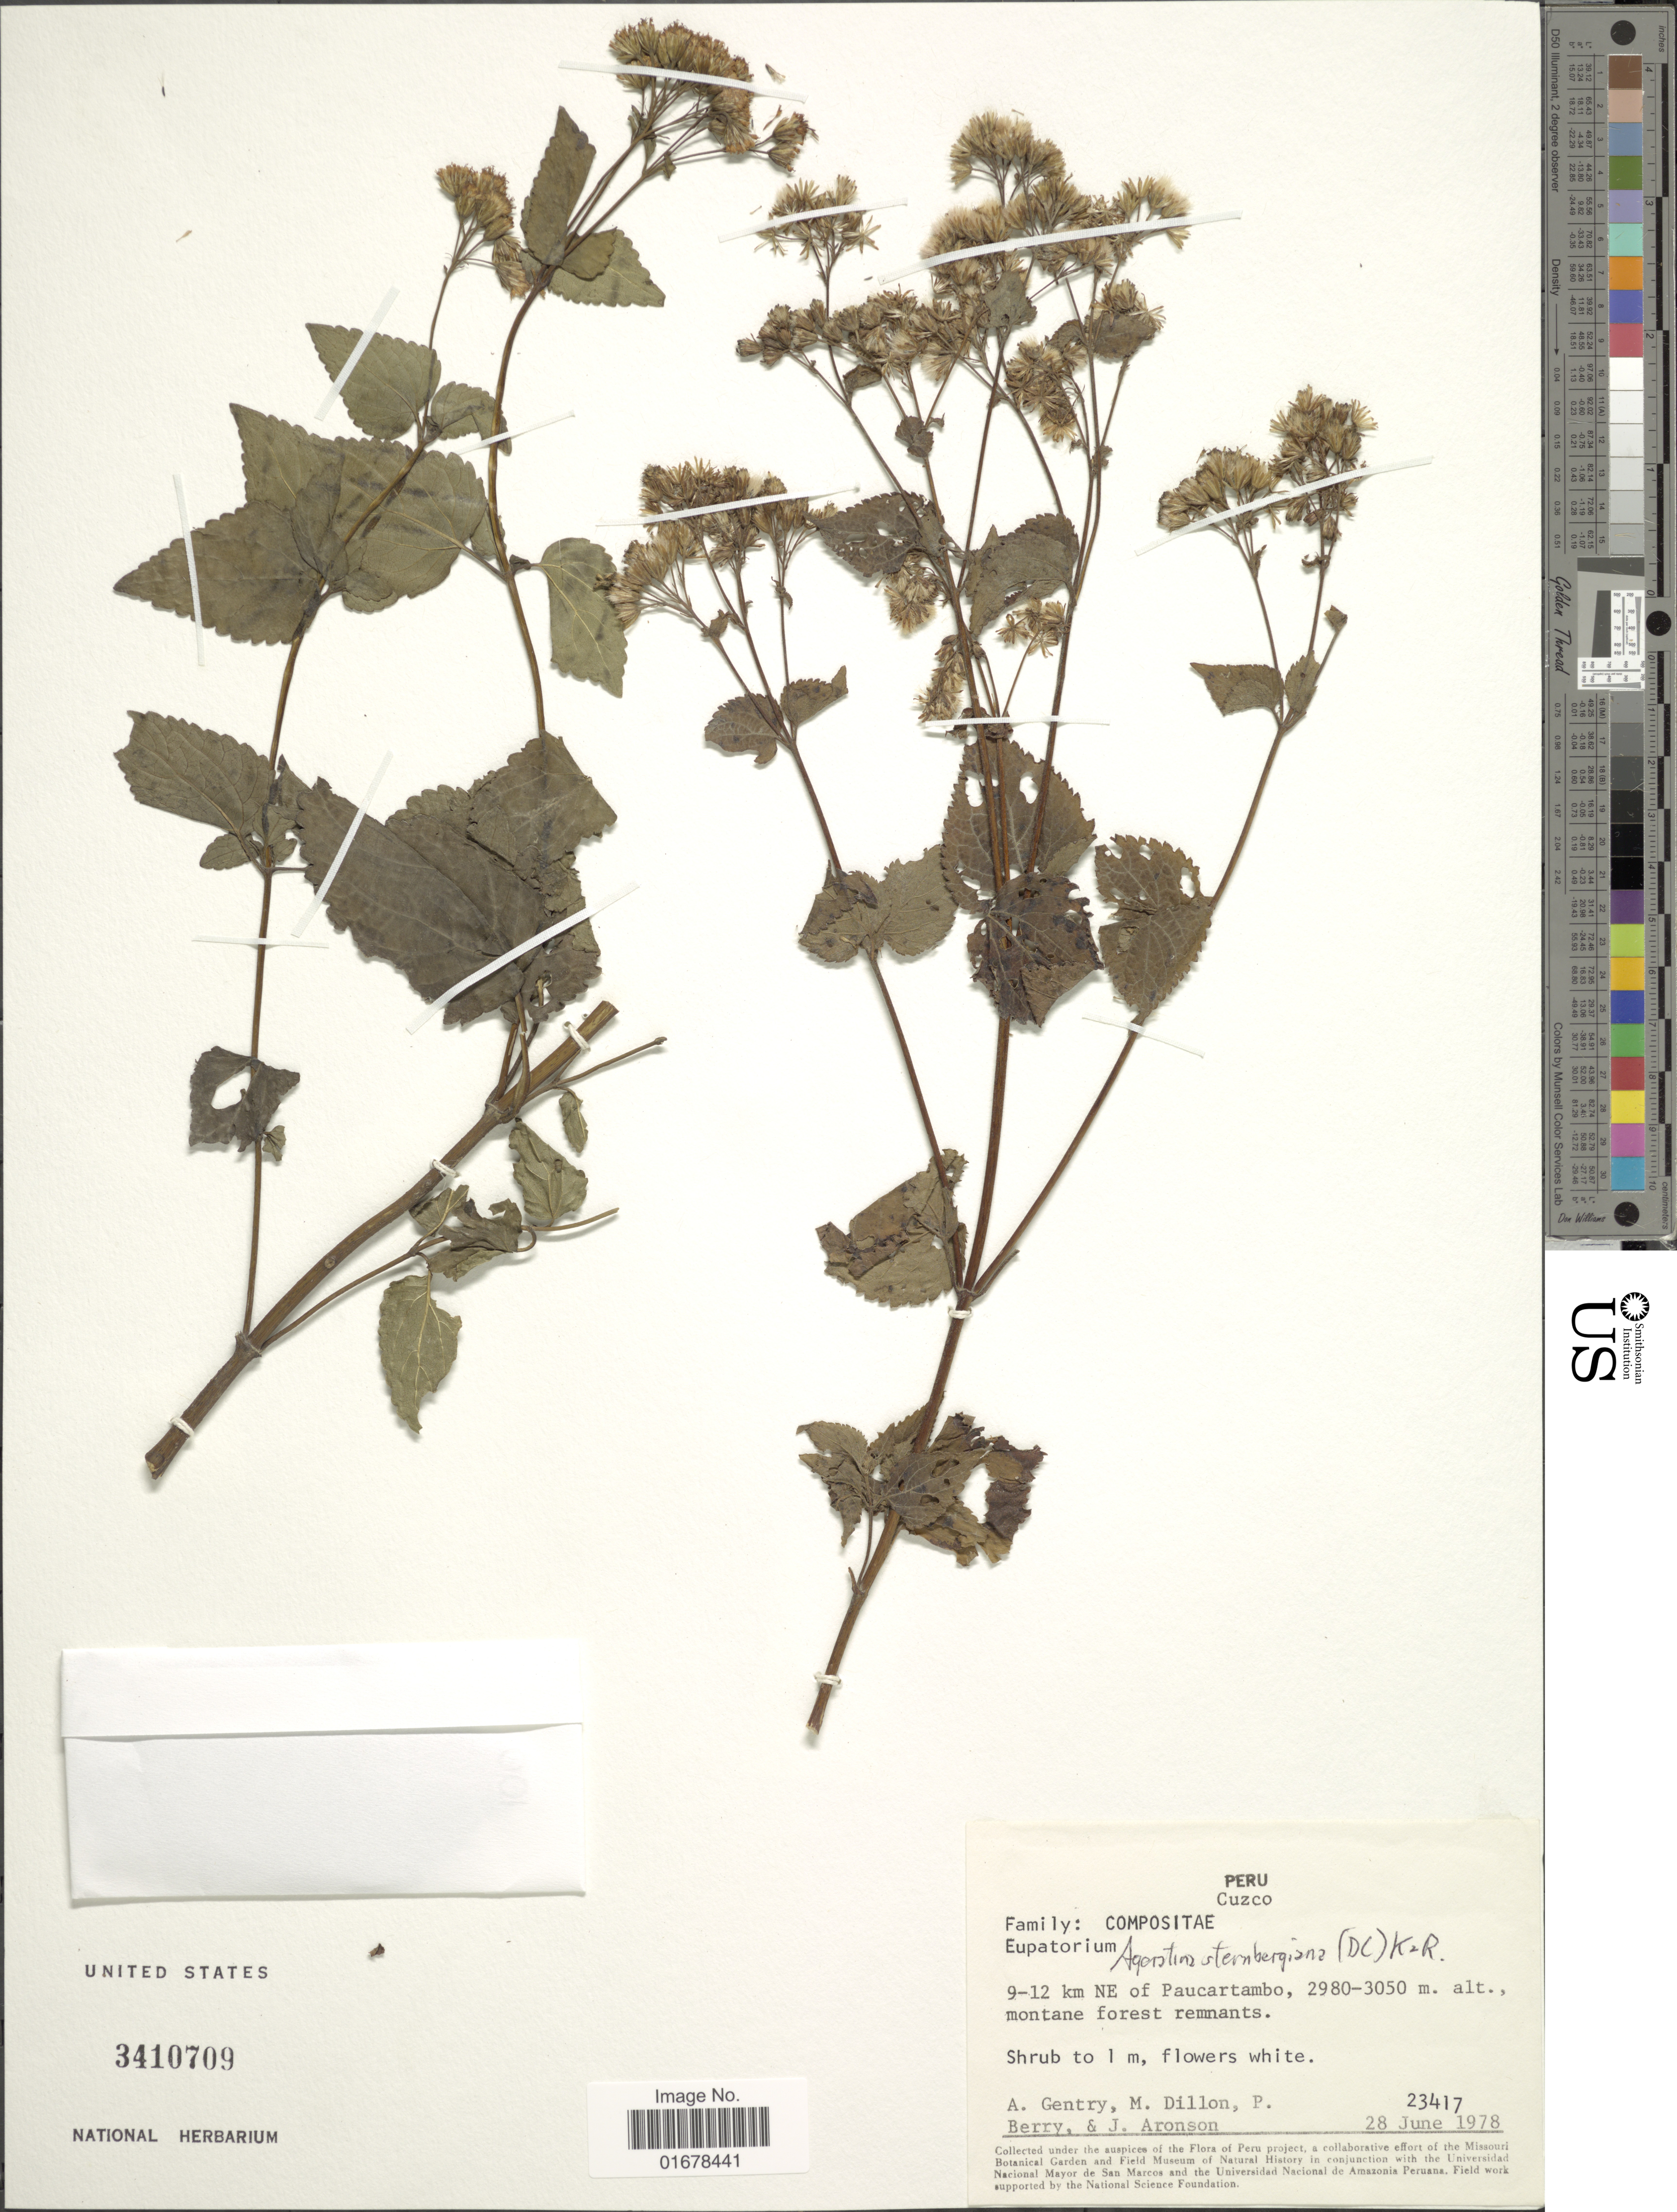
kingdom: Plantae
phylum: Tracheophyta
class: Magnoliopsida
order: Asterales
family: Asteraceae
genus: Ageratina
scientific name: Ageratina sternbergiana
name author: (DC.) R.M. King & H. Rob.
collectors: A. H. Gentry, M. O. Dillon, P. Berry & J. Aronson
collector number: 23417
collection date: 1978-06-28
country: Peru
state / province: Cusco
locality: Cuzco, 9-12 km NE of Paucartambo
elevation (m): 2980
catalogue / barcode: US 3410709